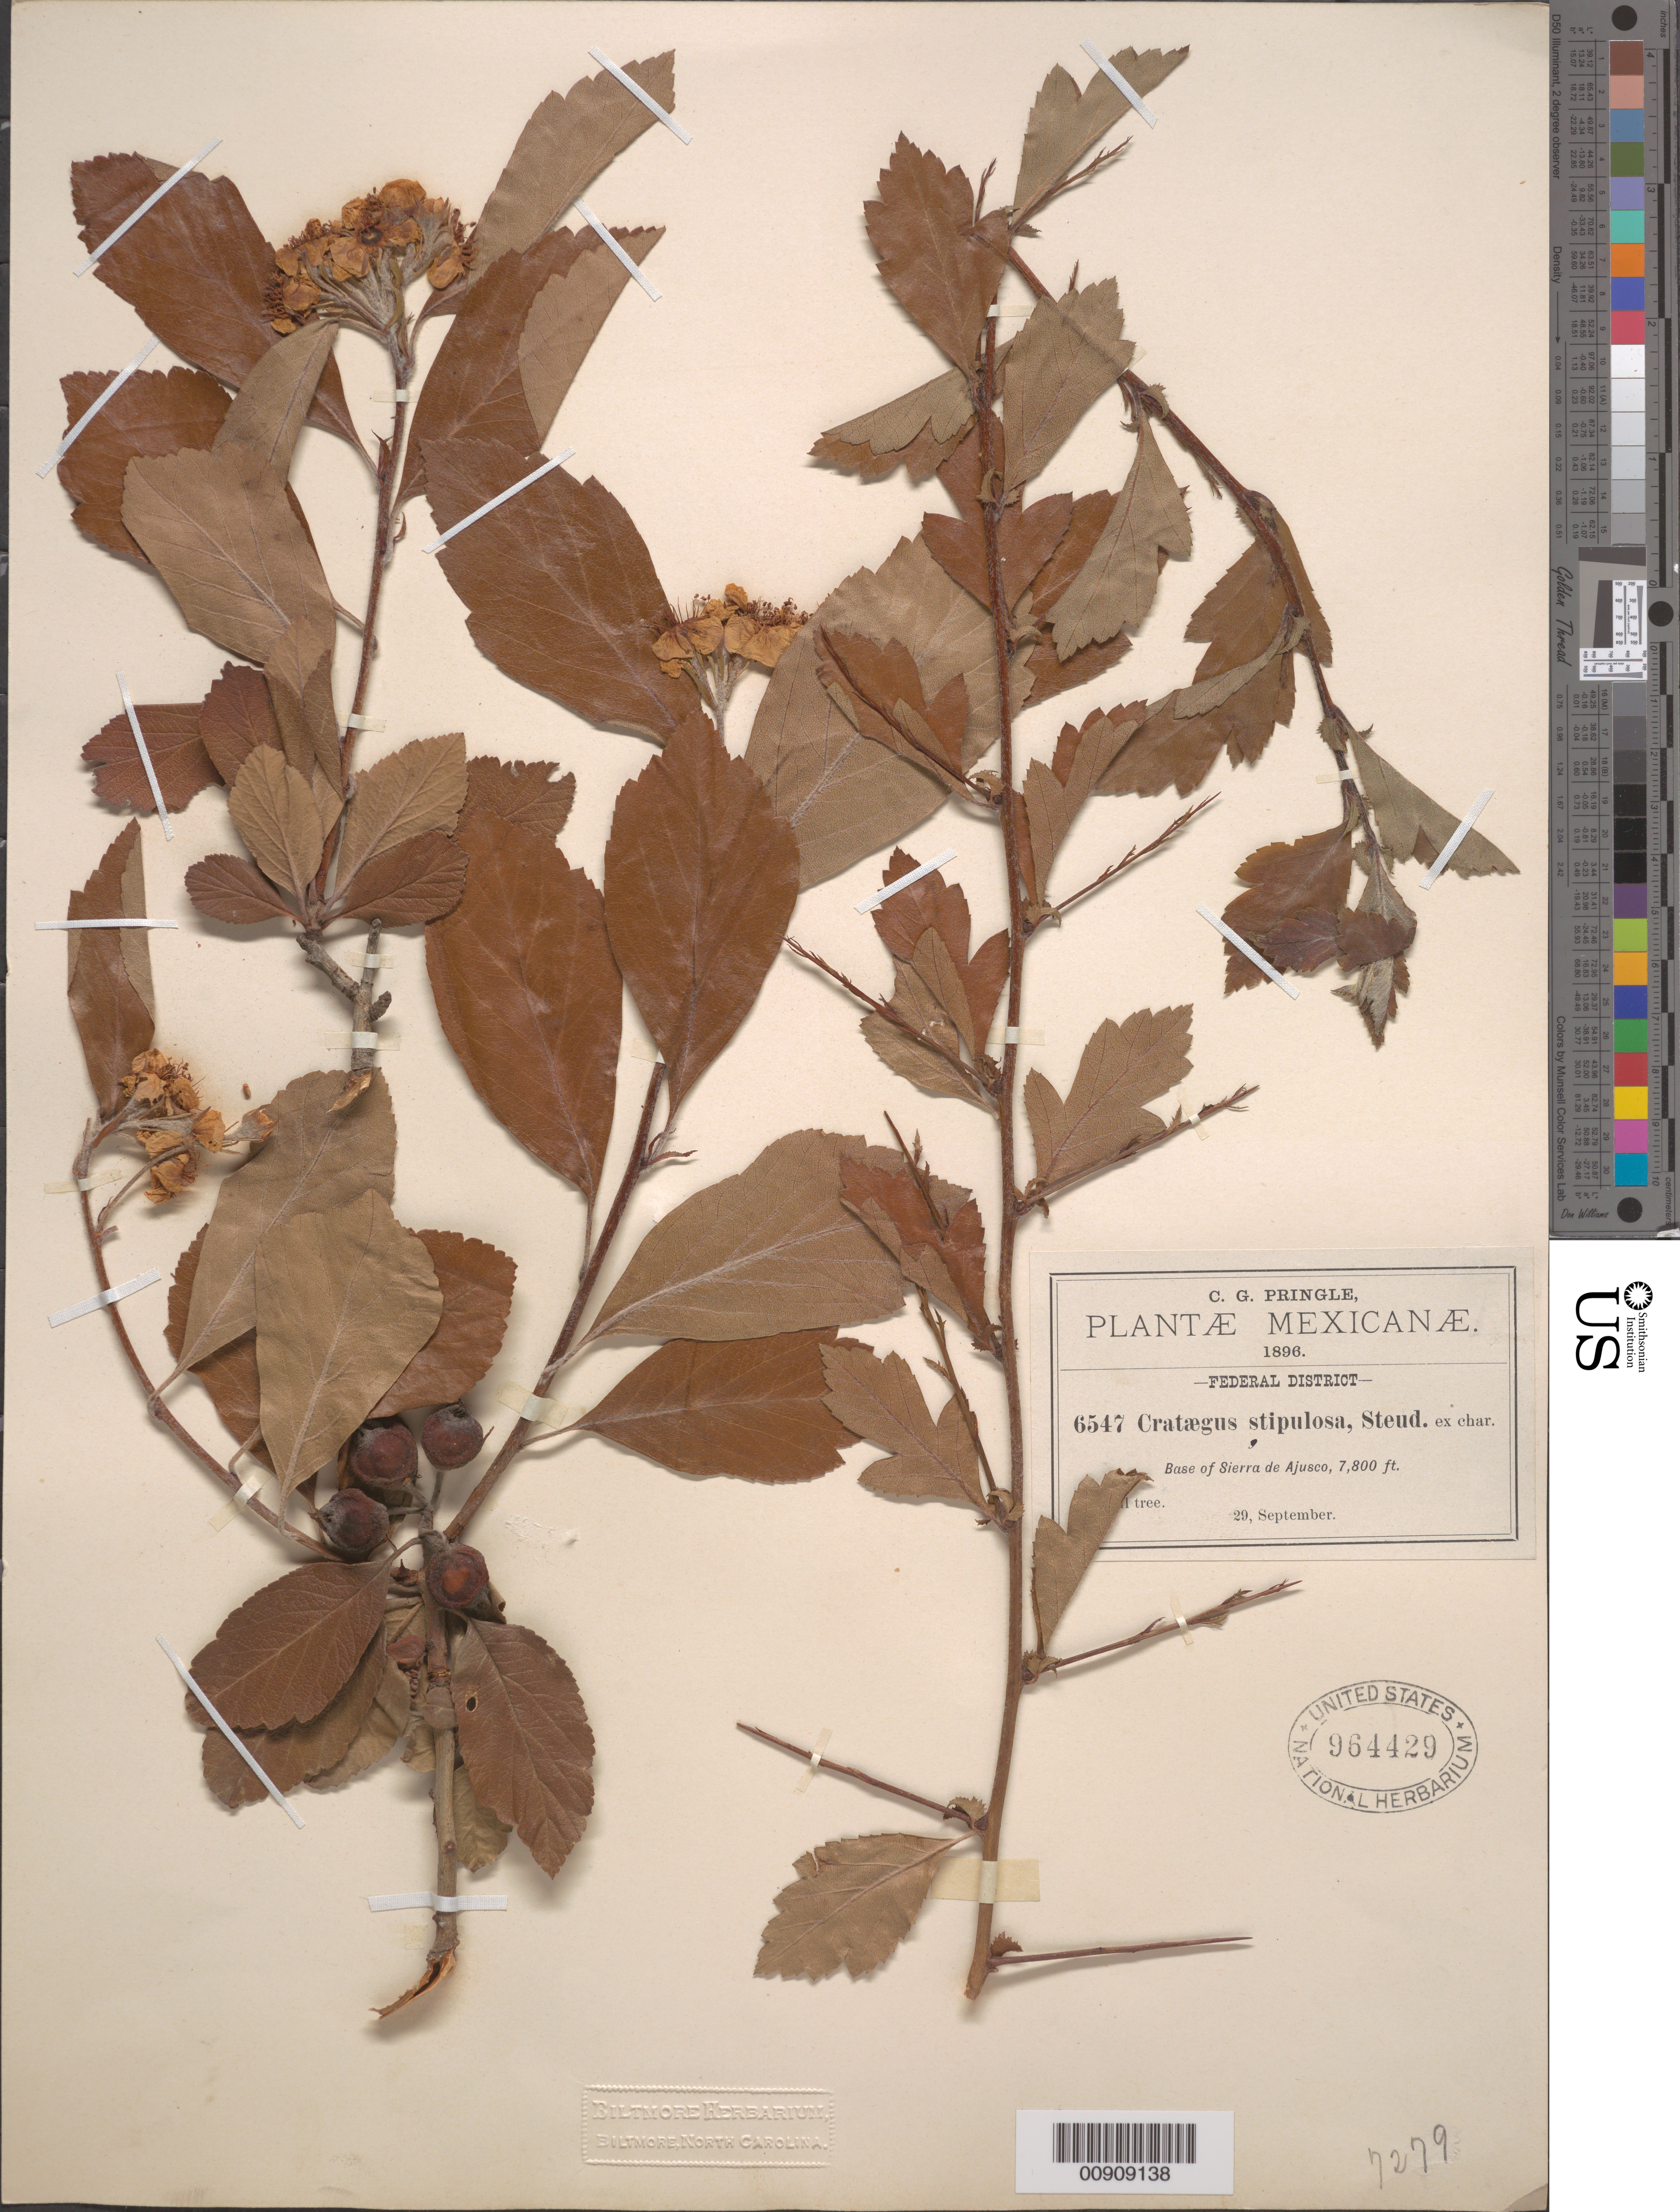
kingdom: Plantae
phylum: Tracheophyta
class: Magnoliopsida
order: Rosales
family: Rosaceae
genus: Crataegus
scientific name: Crataegus pubescens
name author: (C. Presl) C. Presl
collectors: C. G. Pringle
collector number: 6547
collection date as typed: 29 Sep 1896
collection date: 1896-09-29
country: Mexico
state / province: Distrito Federal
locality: Base of Sierra de Ajusco, Federal District.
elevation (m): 2377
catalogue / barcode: US 964429